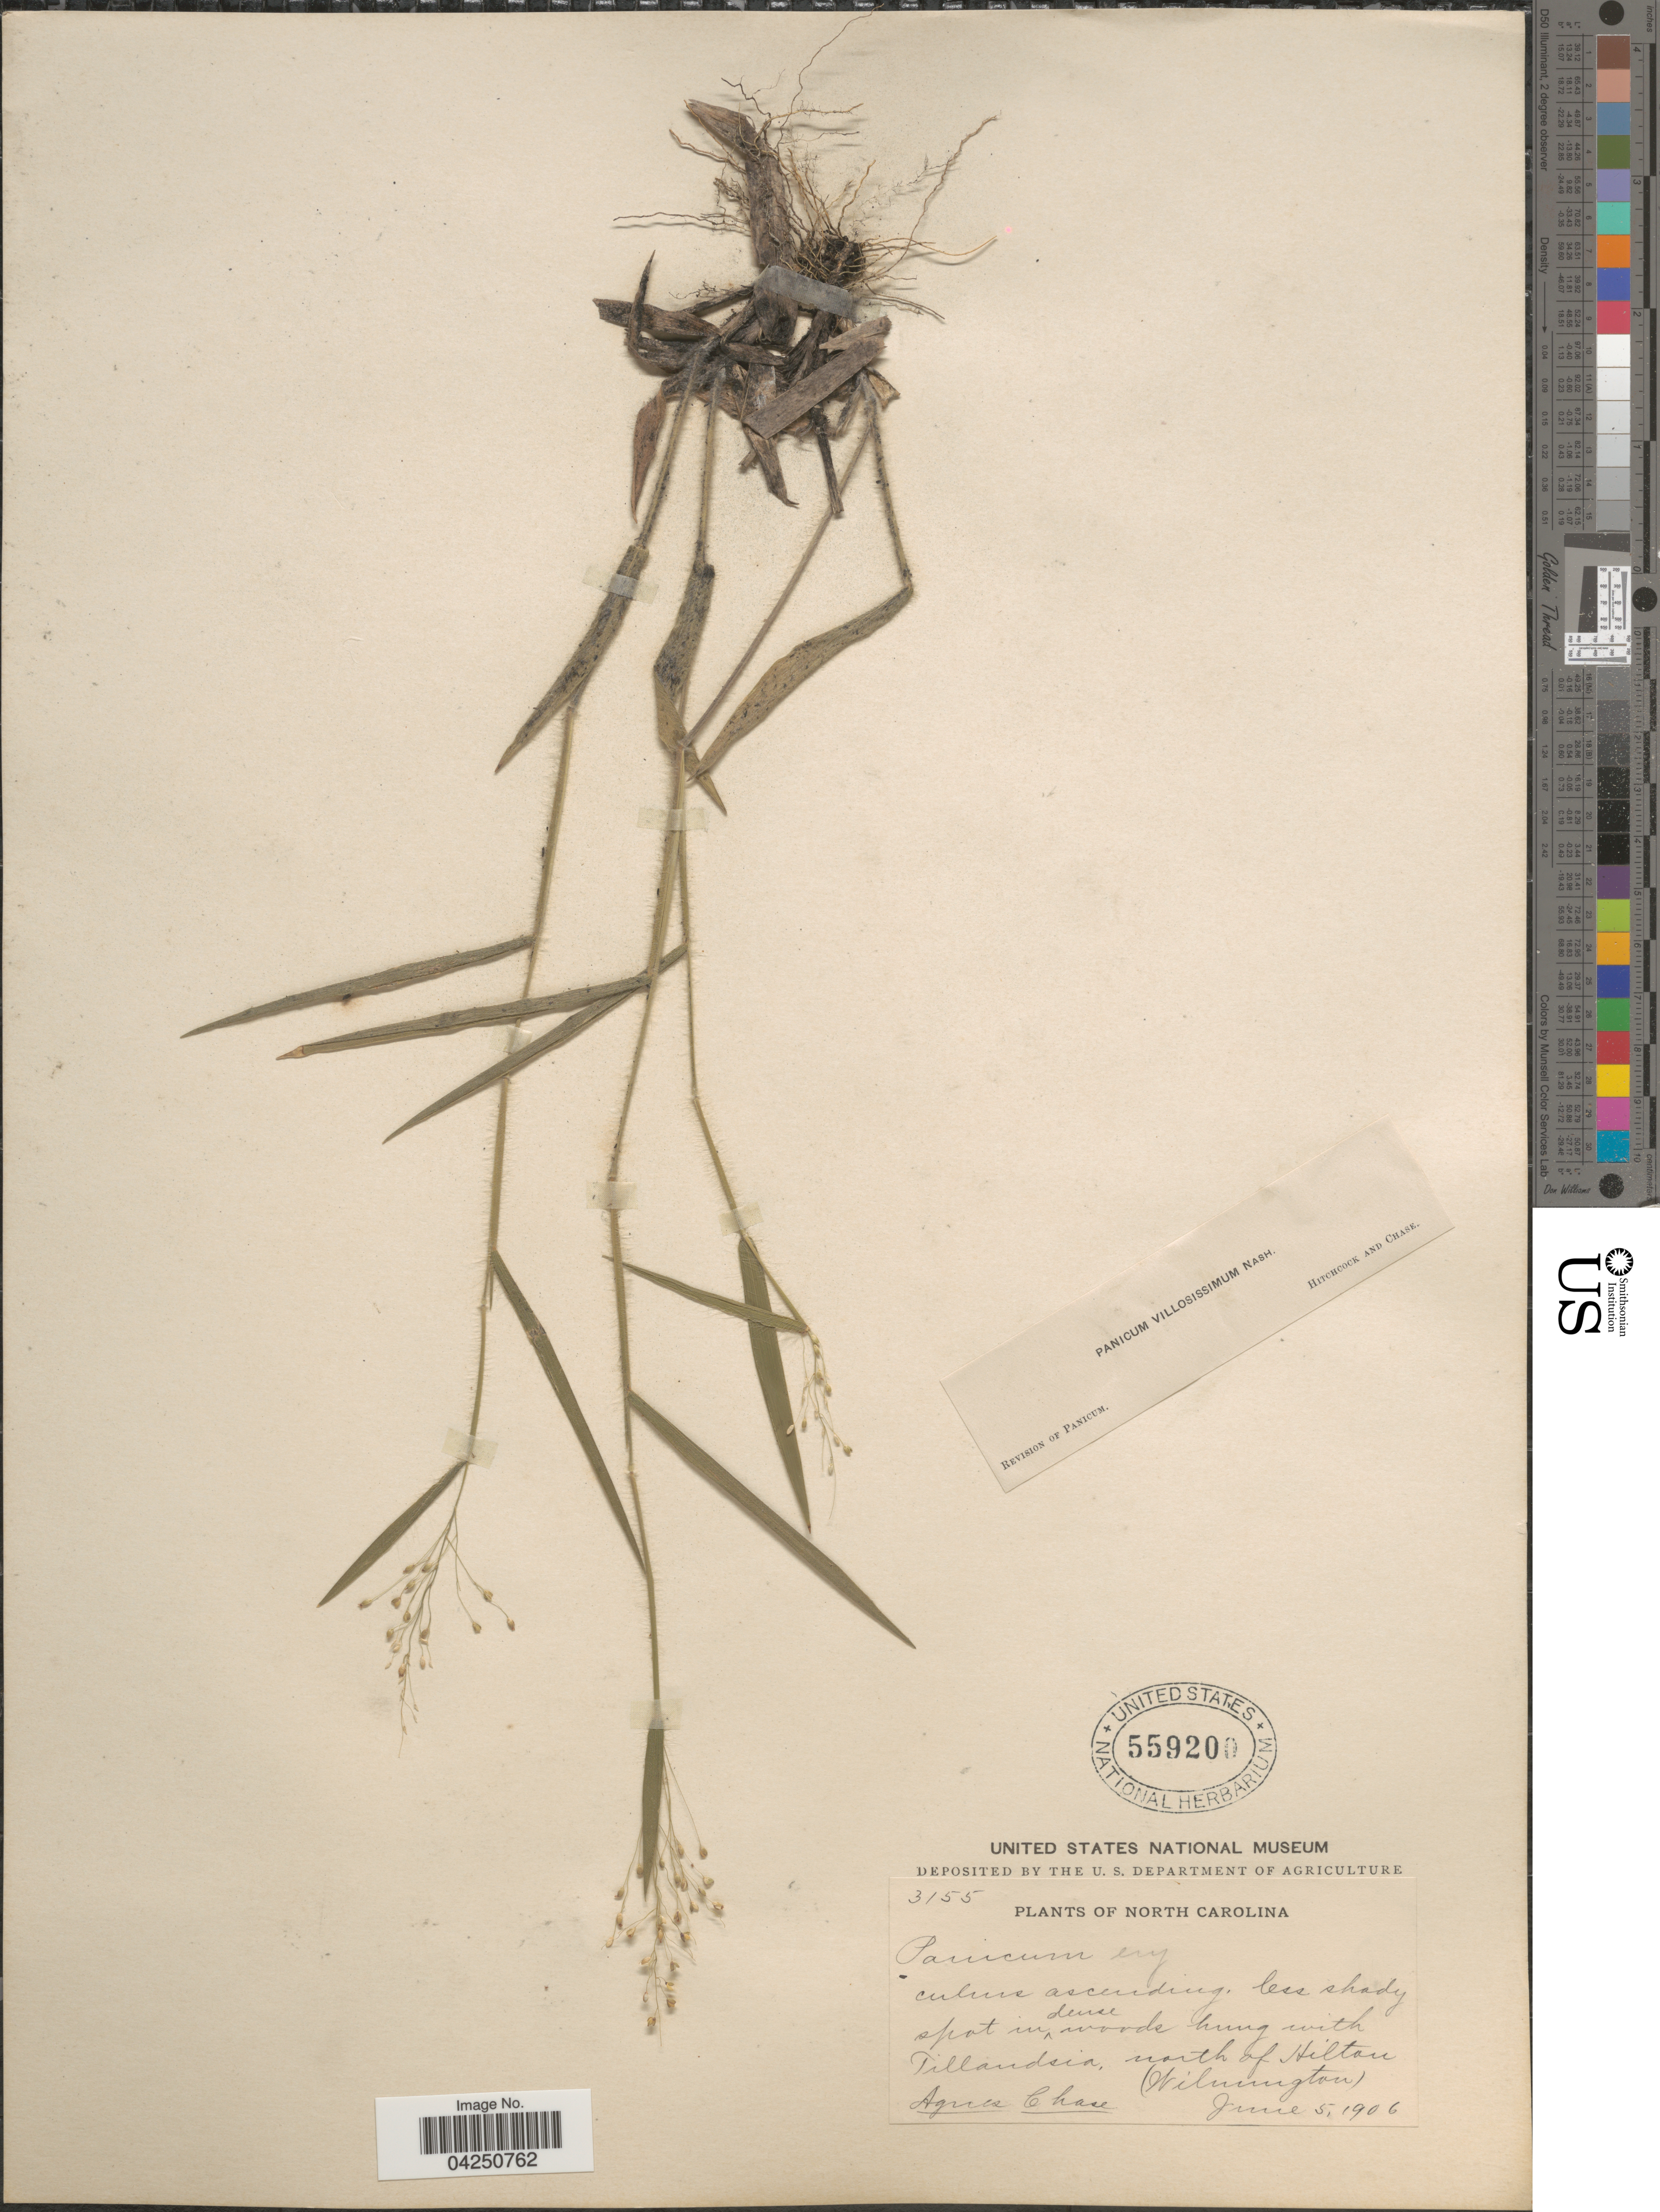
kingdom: Plantae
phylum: Tracheophyta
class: Liliopsida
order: Poales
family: Poaceae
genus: Dichanthelium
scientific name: Dichanthelium acuminatum var. acuminatum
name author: (Sw.) Gould & C.A. Clark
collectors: A. Chase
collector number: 3155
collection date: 1906-06-05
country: United States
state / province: North Carolina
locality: North of Hilton (Wilmington).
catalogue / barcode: US 559200